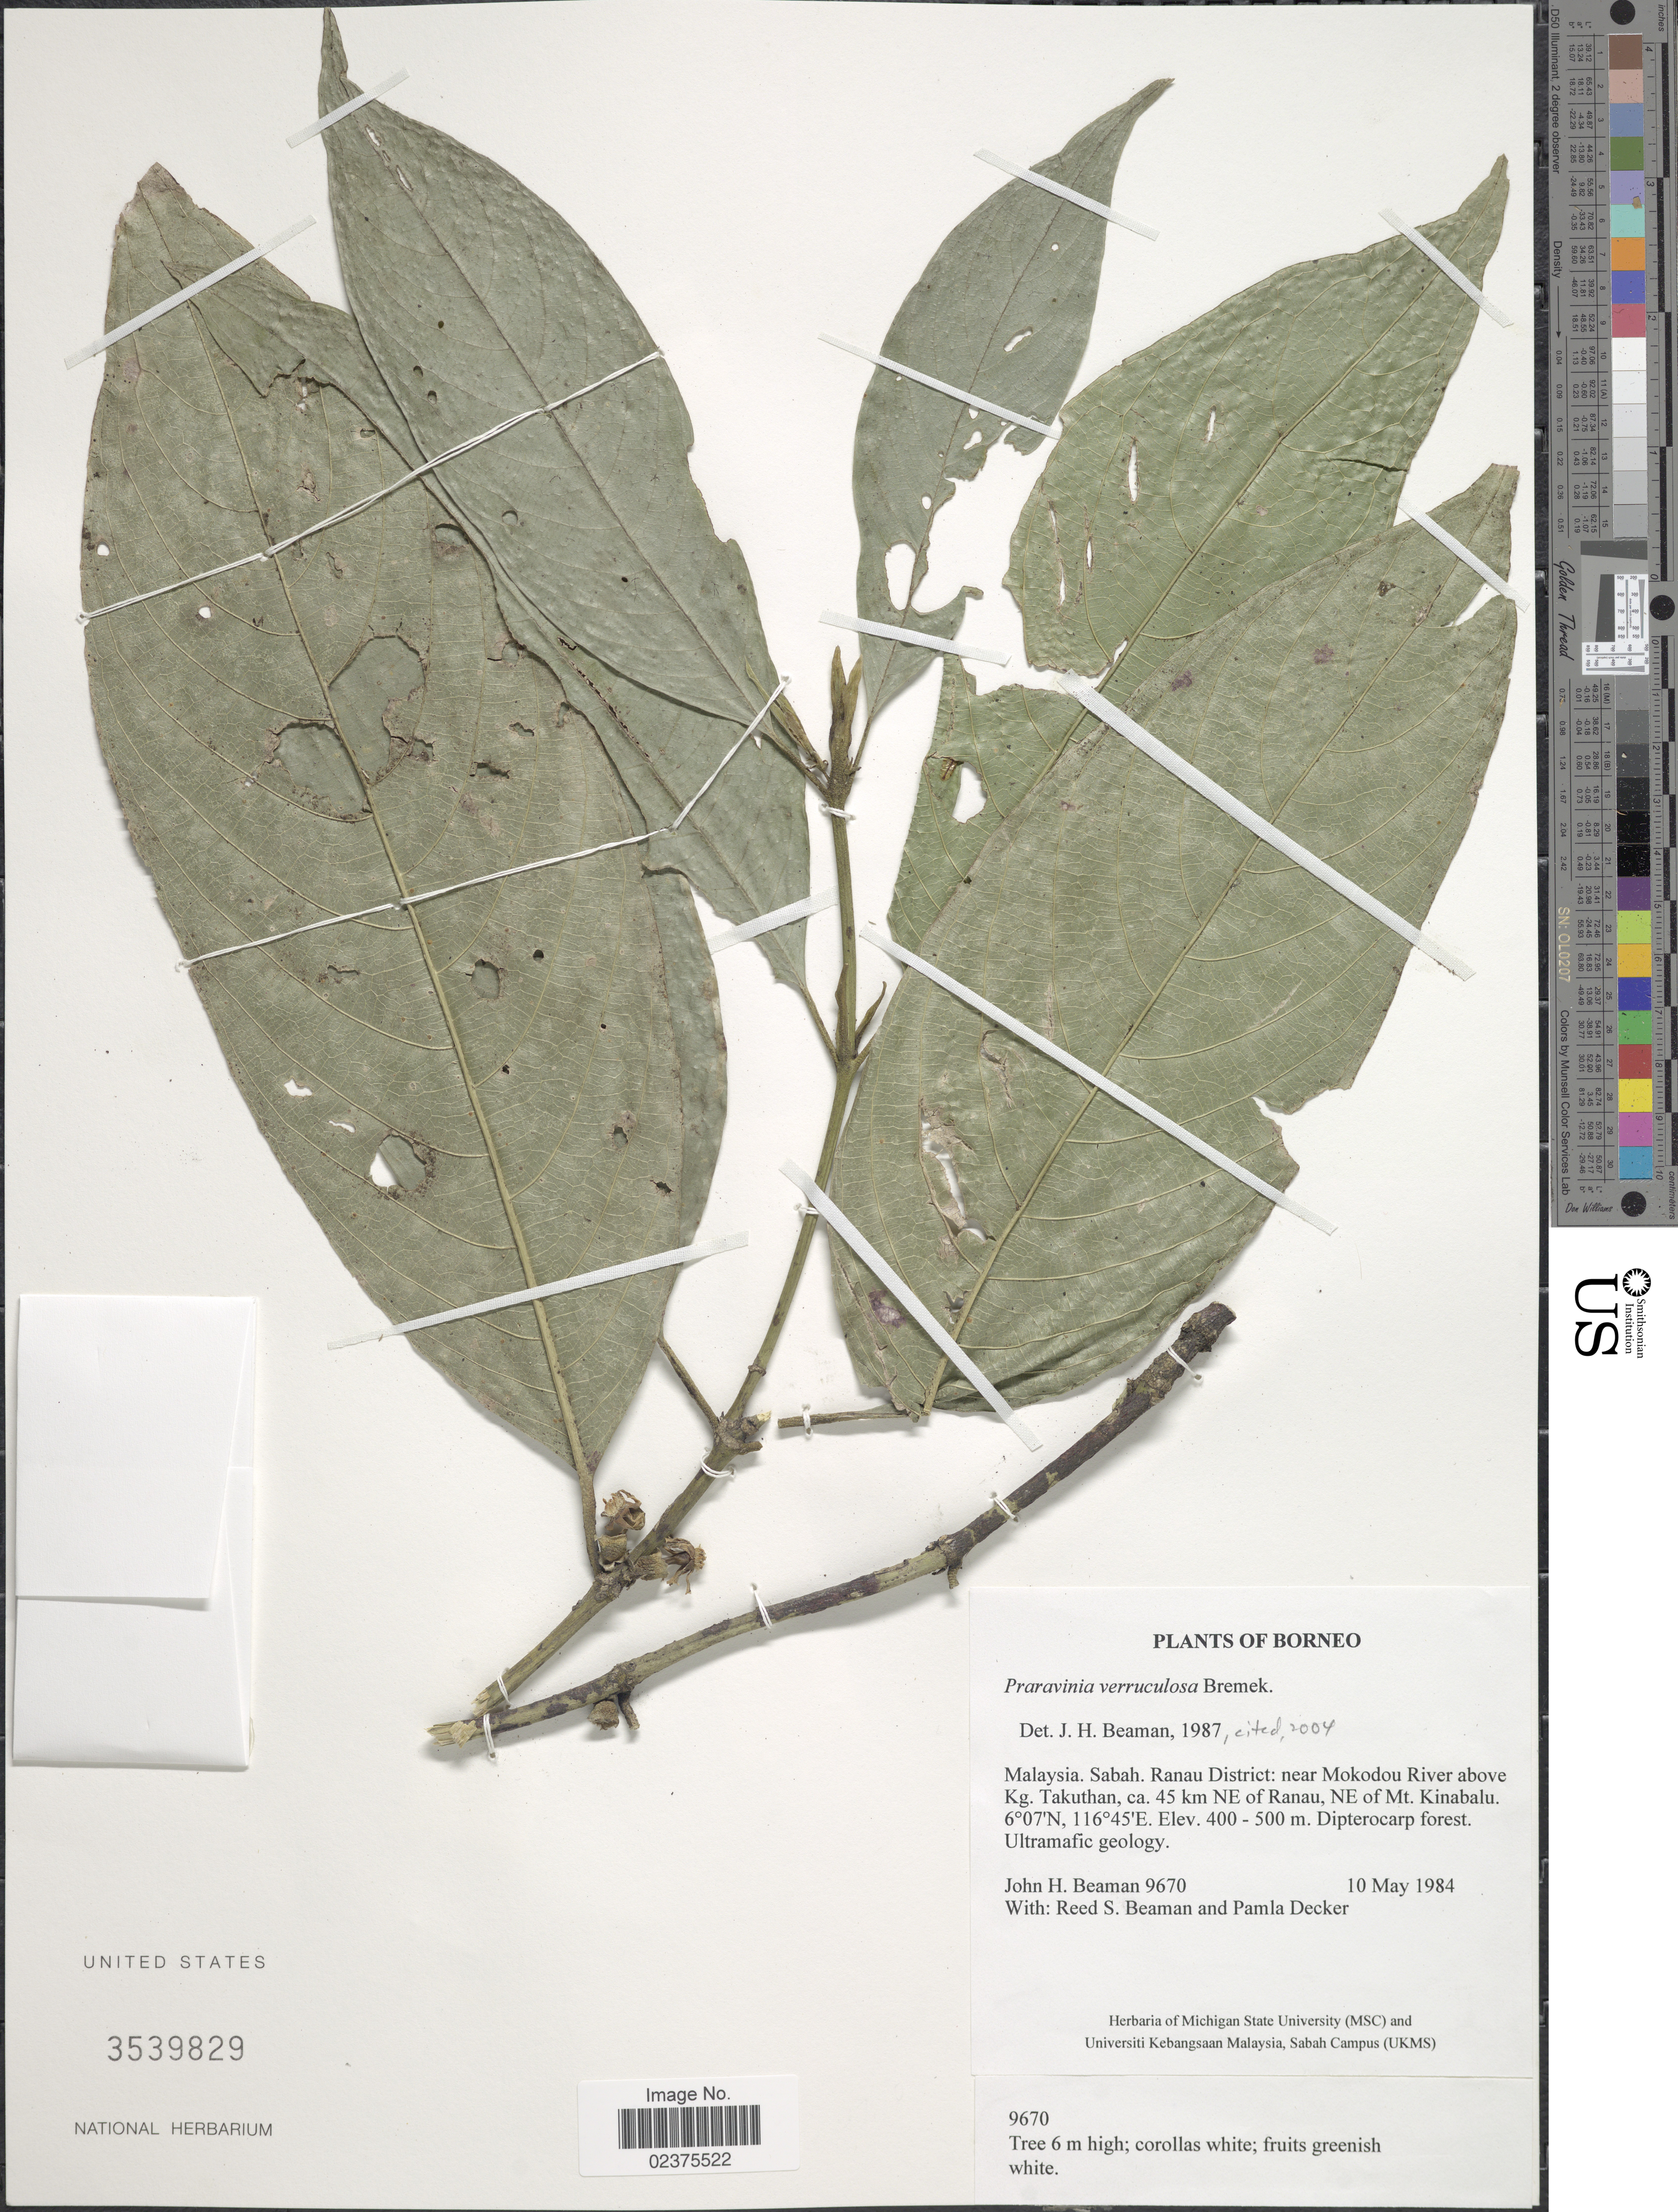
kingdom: Plantae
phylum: Tracheophyta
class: Magnoliopsida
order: Gentianales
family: Rubiaceae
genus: Praravinia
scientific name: Praravinia verruculosa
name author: Bremek.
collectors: J. H. Beaman, R. S. Beaman & P. Decker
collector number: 9670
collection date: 1984-05-10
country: Malaysia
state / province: Sabah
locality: Malaysia, Sabah, Ranau District: near Mokodou River above Kg. Takuthan, 45 km NE of Ranau, NE of Mt. Kinabalu, Borneo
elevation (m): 400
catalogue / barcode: US 3539829